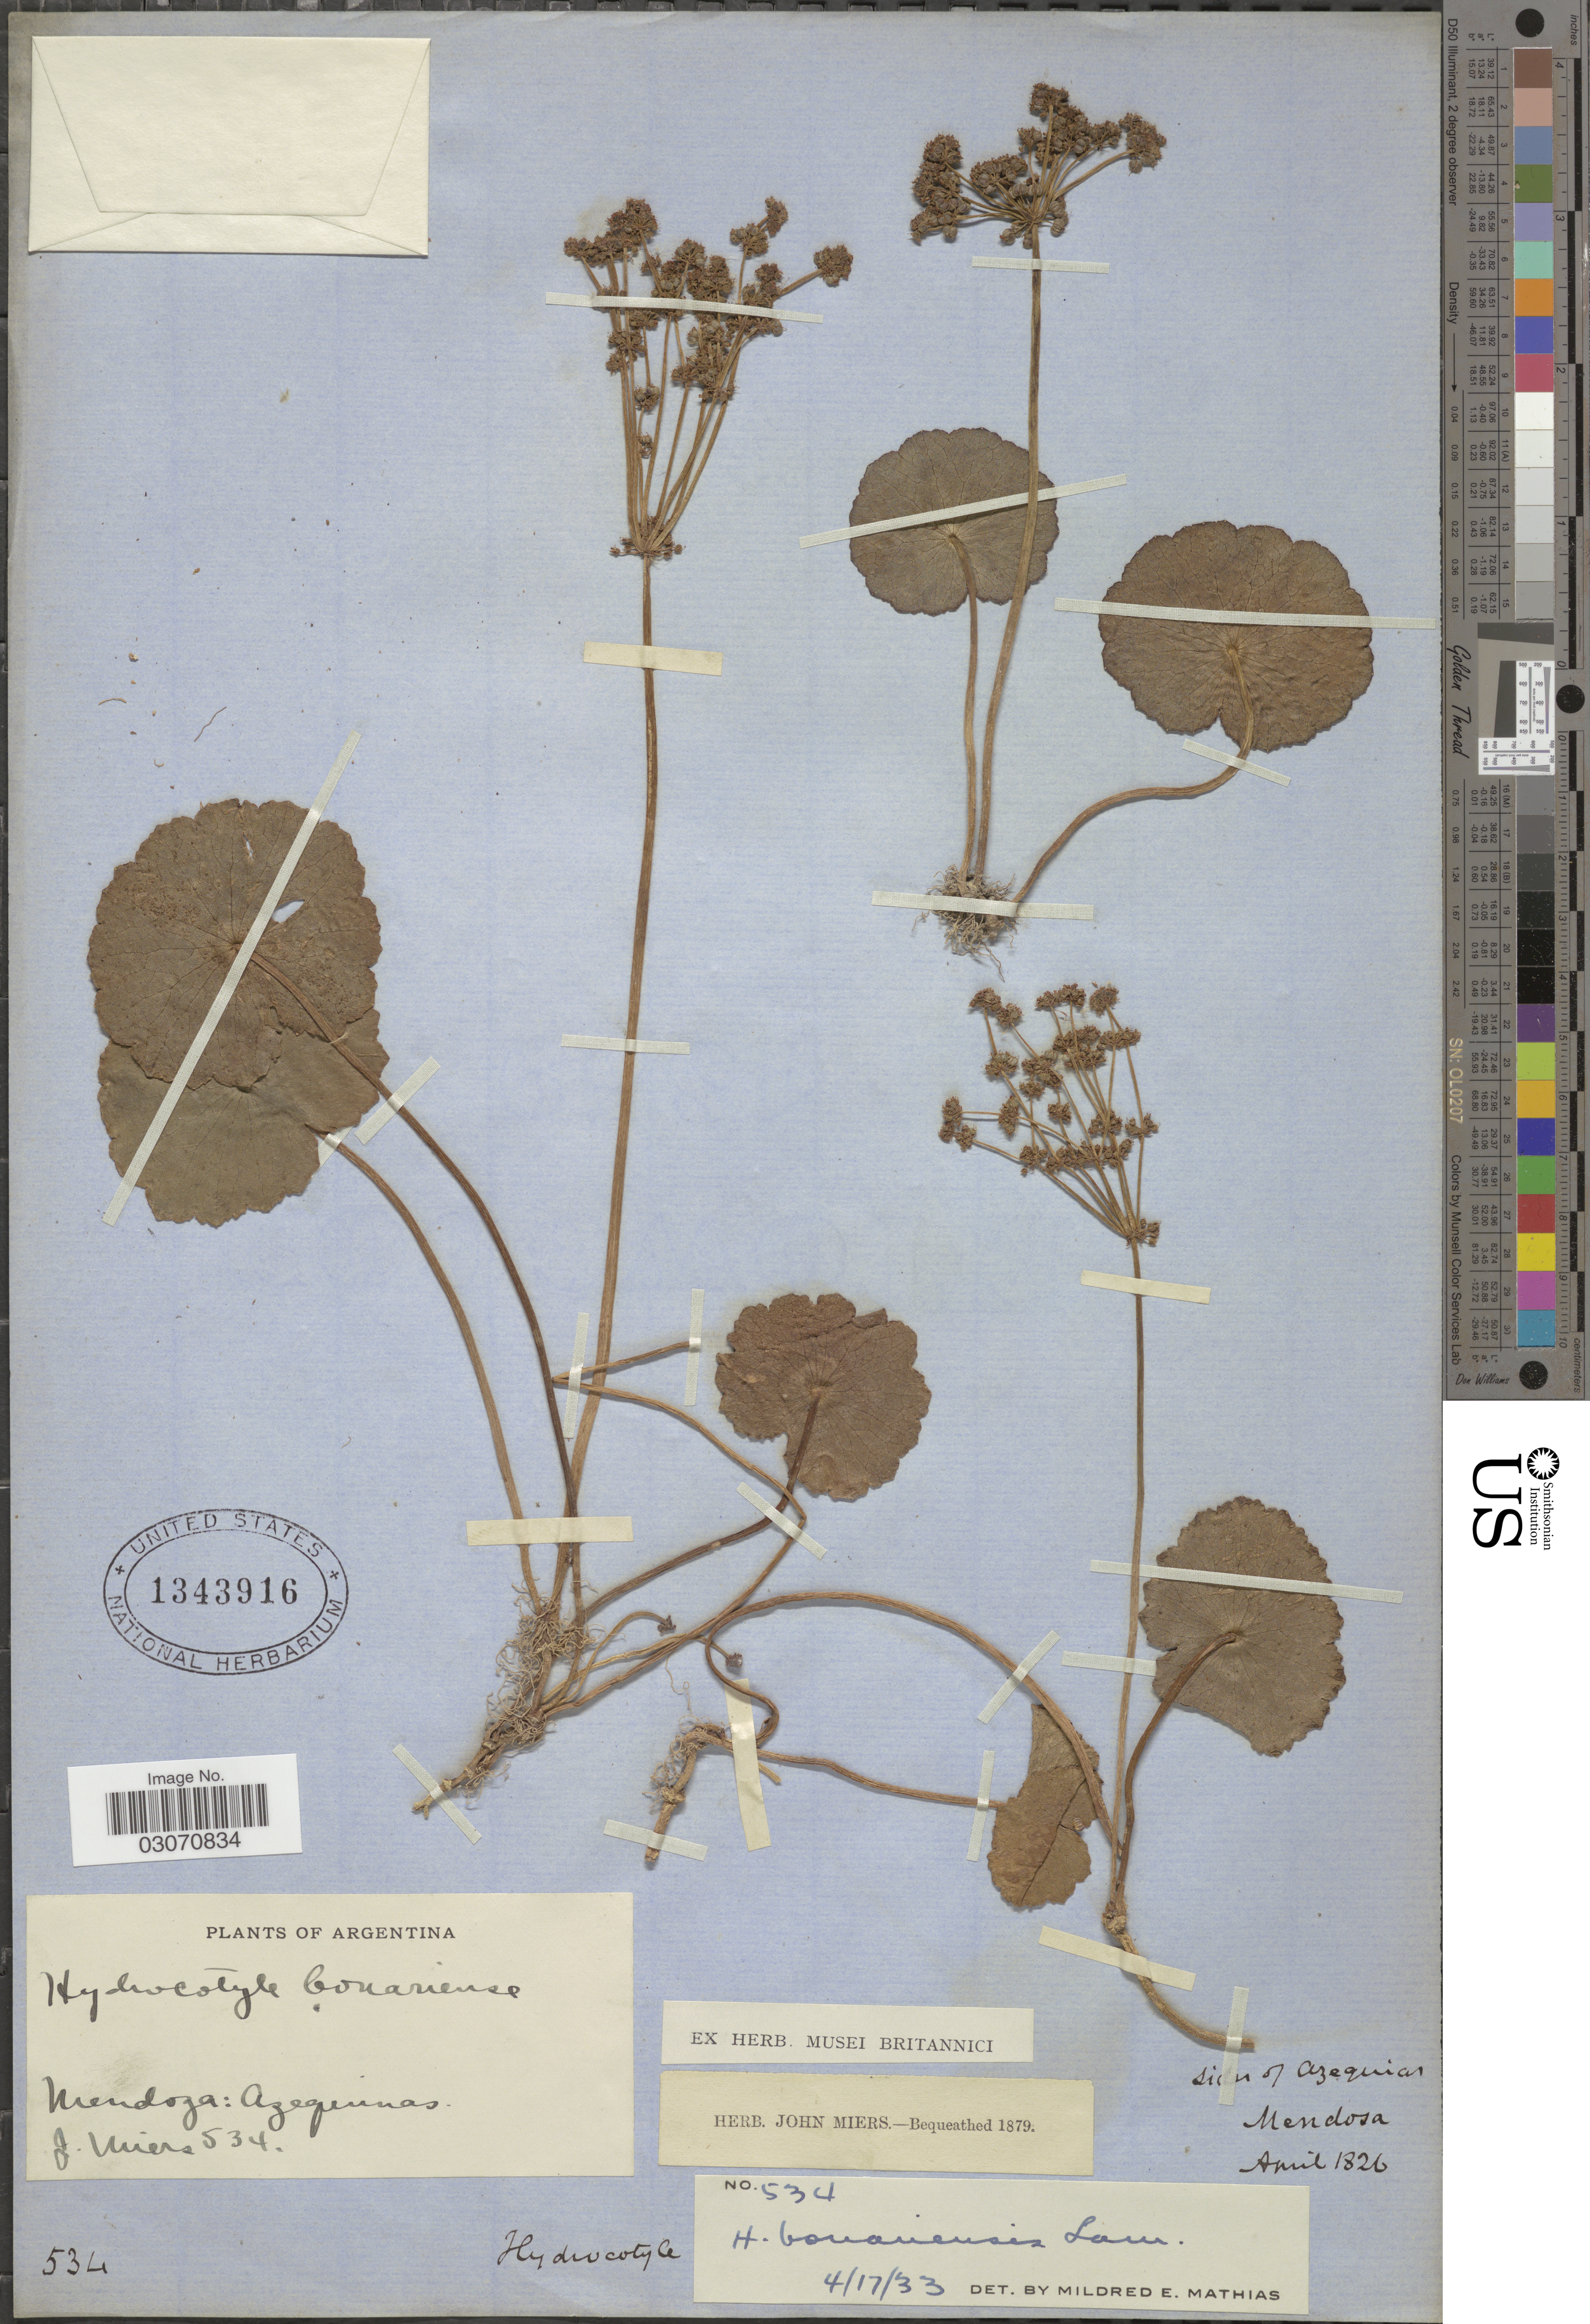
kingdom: Plantae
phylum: Tracheophyta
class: Magnoliopsida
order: Apiales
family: Araliaceae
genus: Hydrocotyle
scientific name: Hydrocotyle bonariensis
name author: Lam.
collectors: J. Miers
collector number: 534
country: Argentina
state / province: Mendoza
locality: Azequinas.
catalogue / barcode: US 1343916